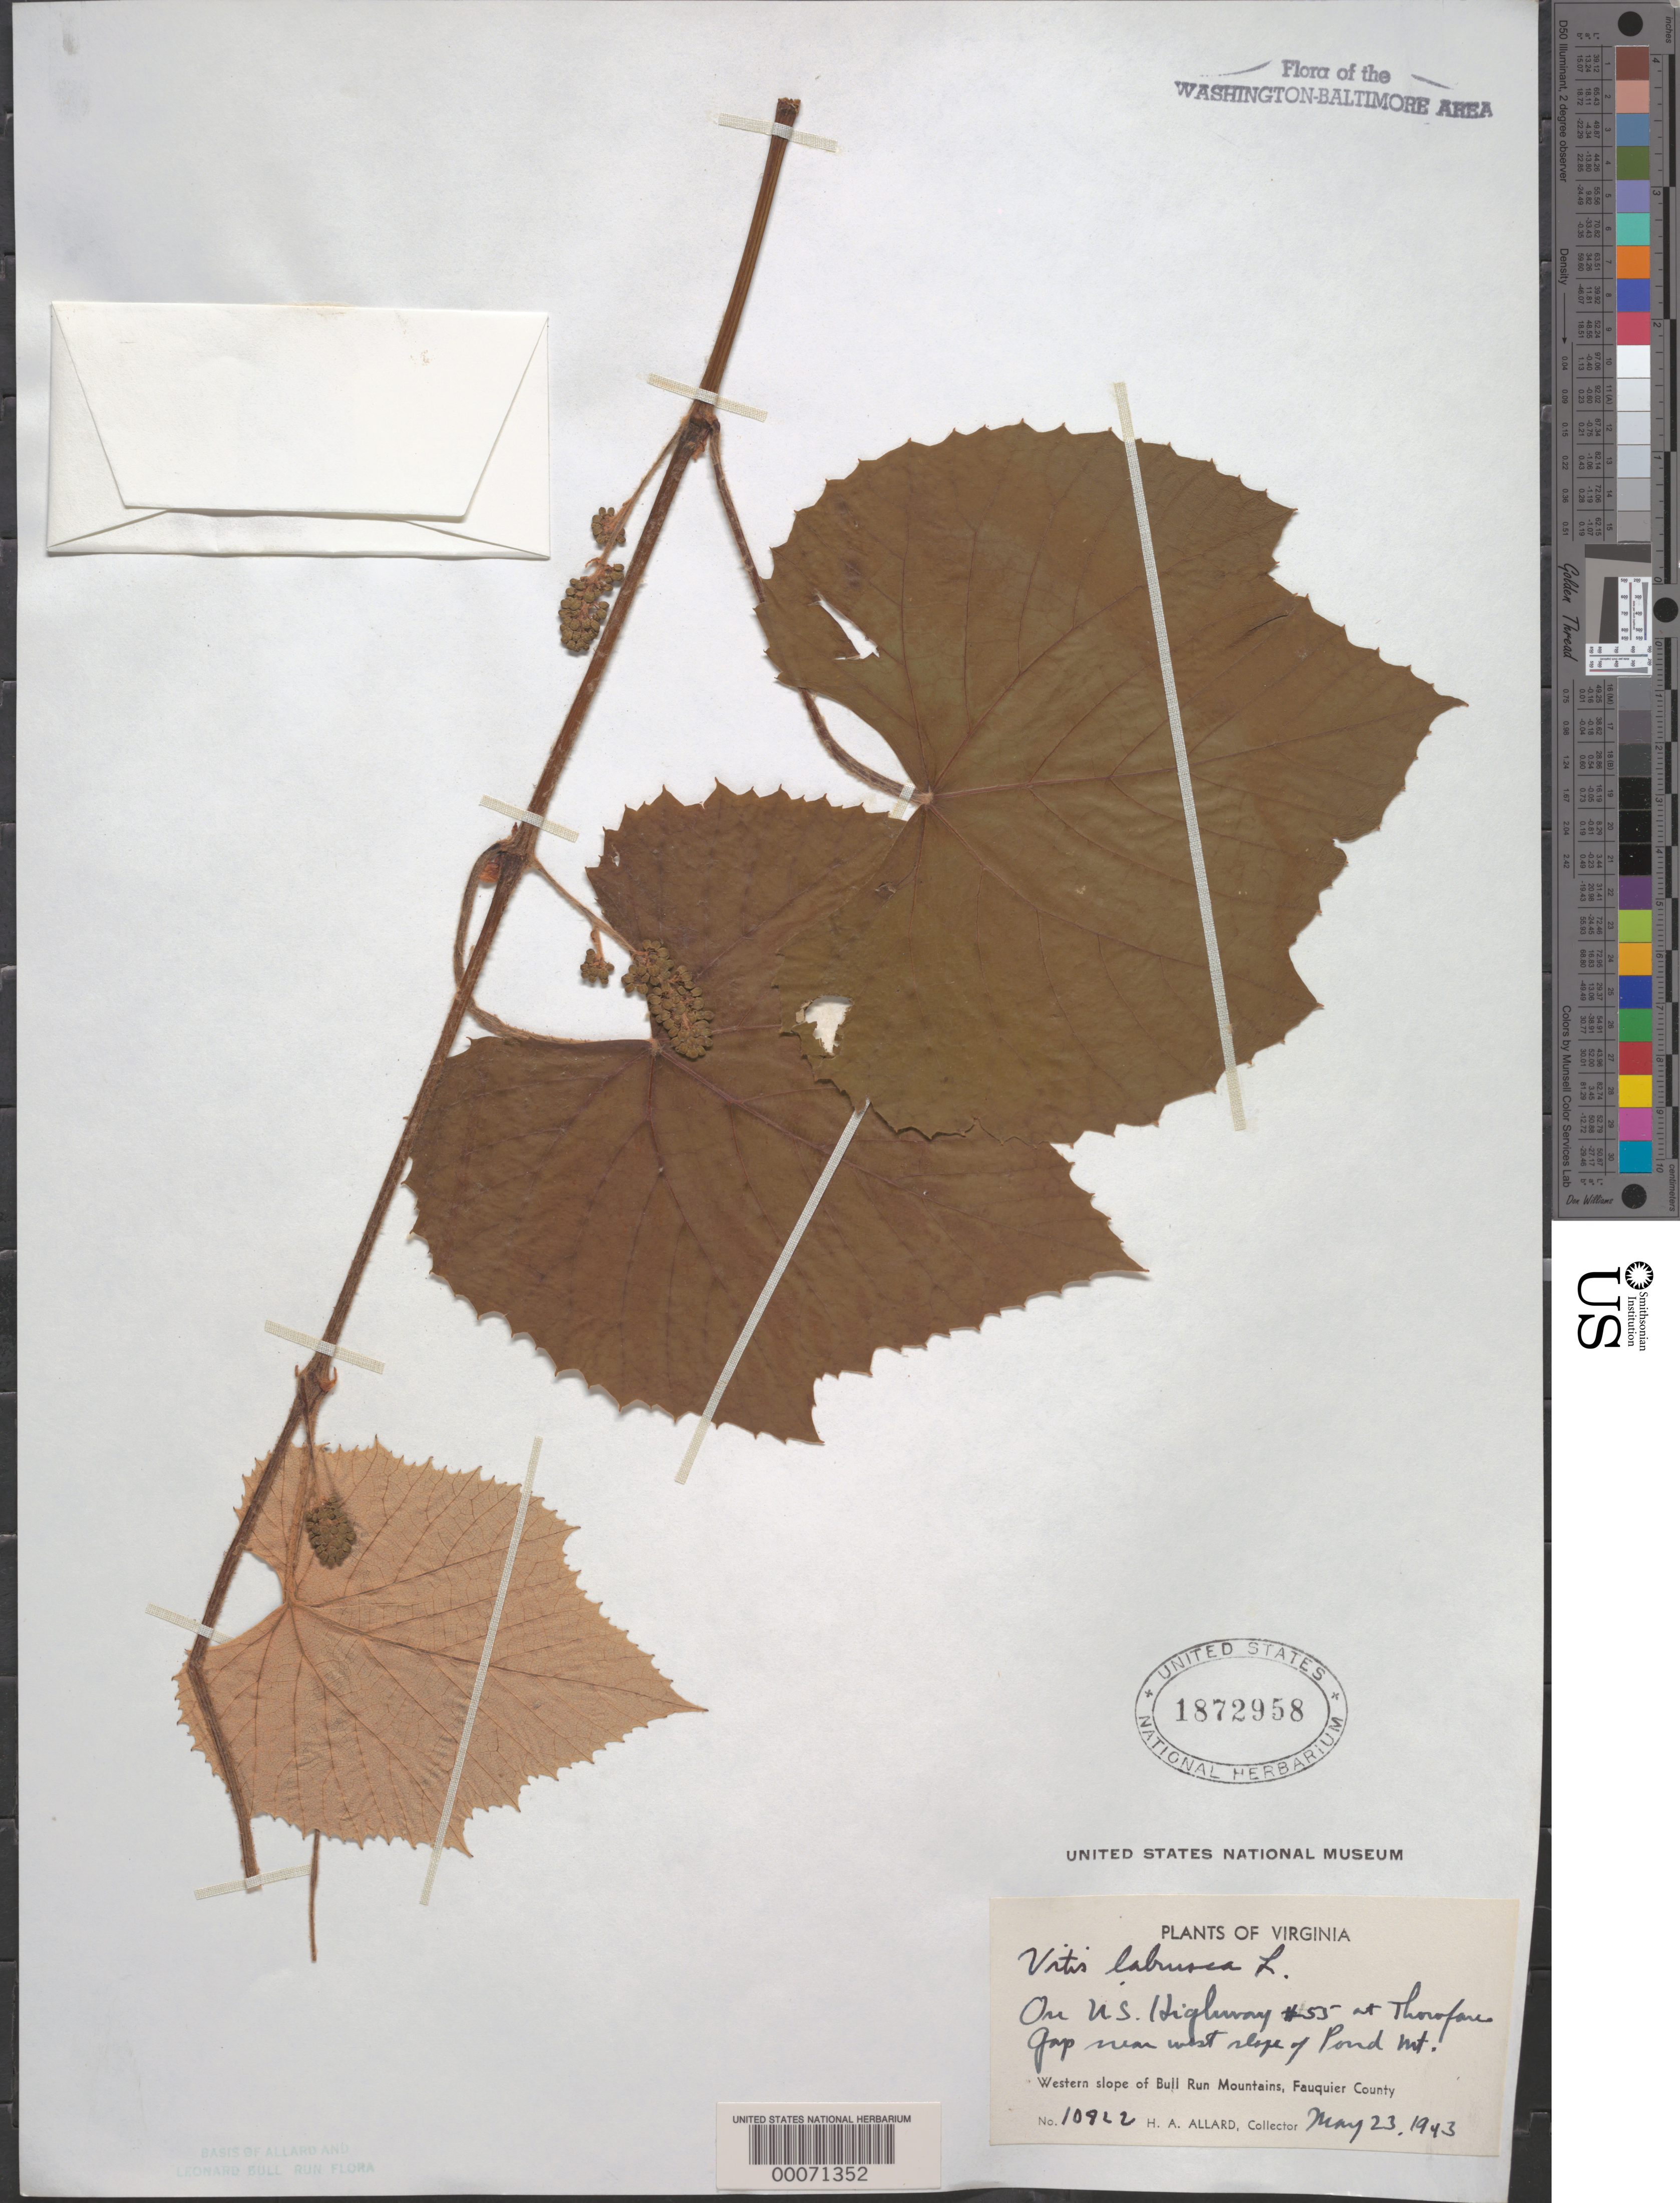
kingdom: Plantae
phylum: Tracheophyta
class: Magnoliopsida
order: Vitales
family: Vitaceae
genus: Vitis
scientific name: Vitis labrusca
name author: L.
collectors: H. A. Allard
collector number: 10822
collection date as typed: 23 May 1943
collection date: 1943-05-23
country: United States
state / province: Virginia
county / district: Fauquier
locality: Route 55, Thorofare Gap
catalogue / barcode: US 1872958